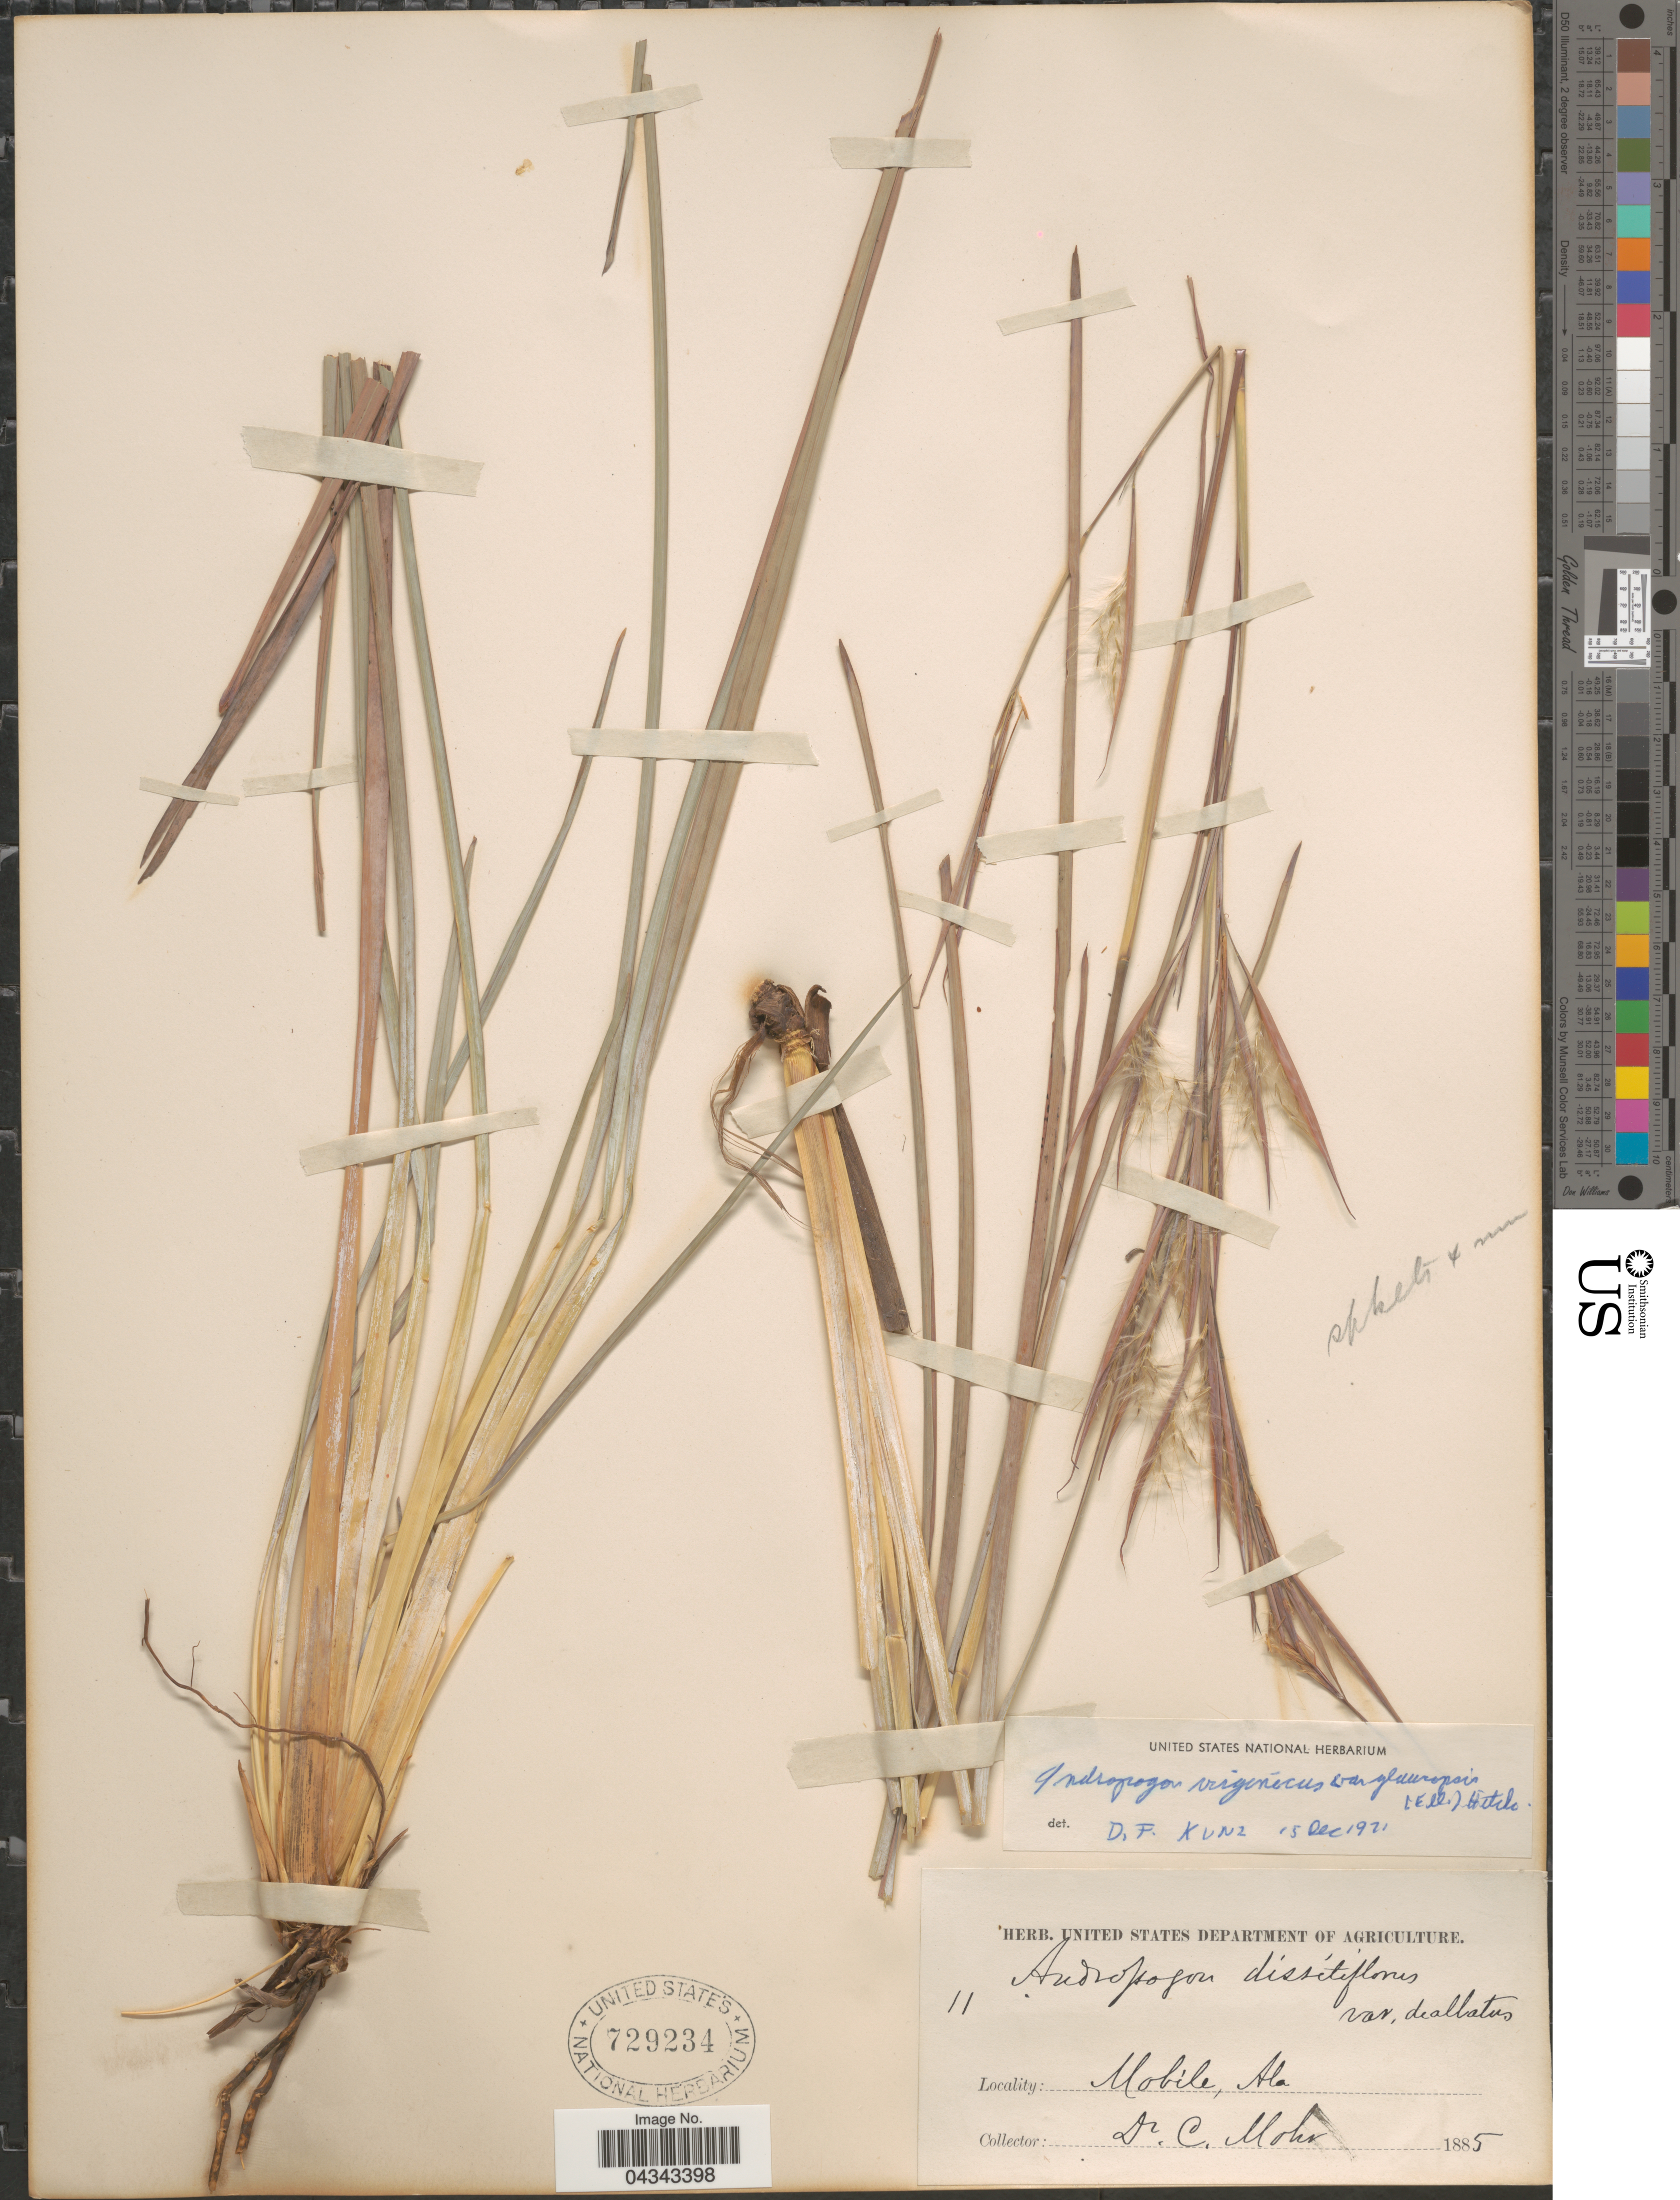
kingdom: Plantae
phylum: Tracheophyta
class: Liliopsida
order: Poales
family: Poaceae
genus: Andropogon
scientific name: Andropogon glomeratus var. glaucopsis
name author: C. Mohr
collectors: C. T. Mohr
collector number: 11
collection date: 1885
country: United States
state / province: Alabama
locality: Mobile.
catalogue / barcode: US 729234